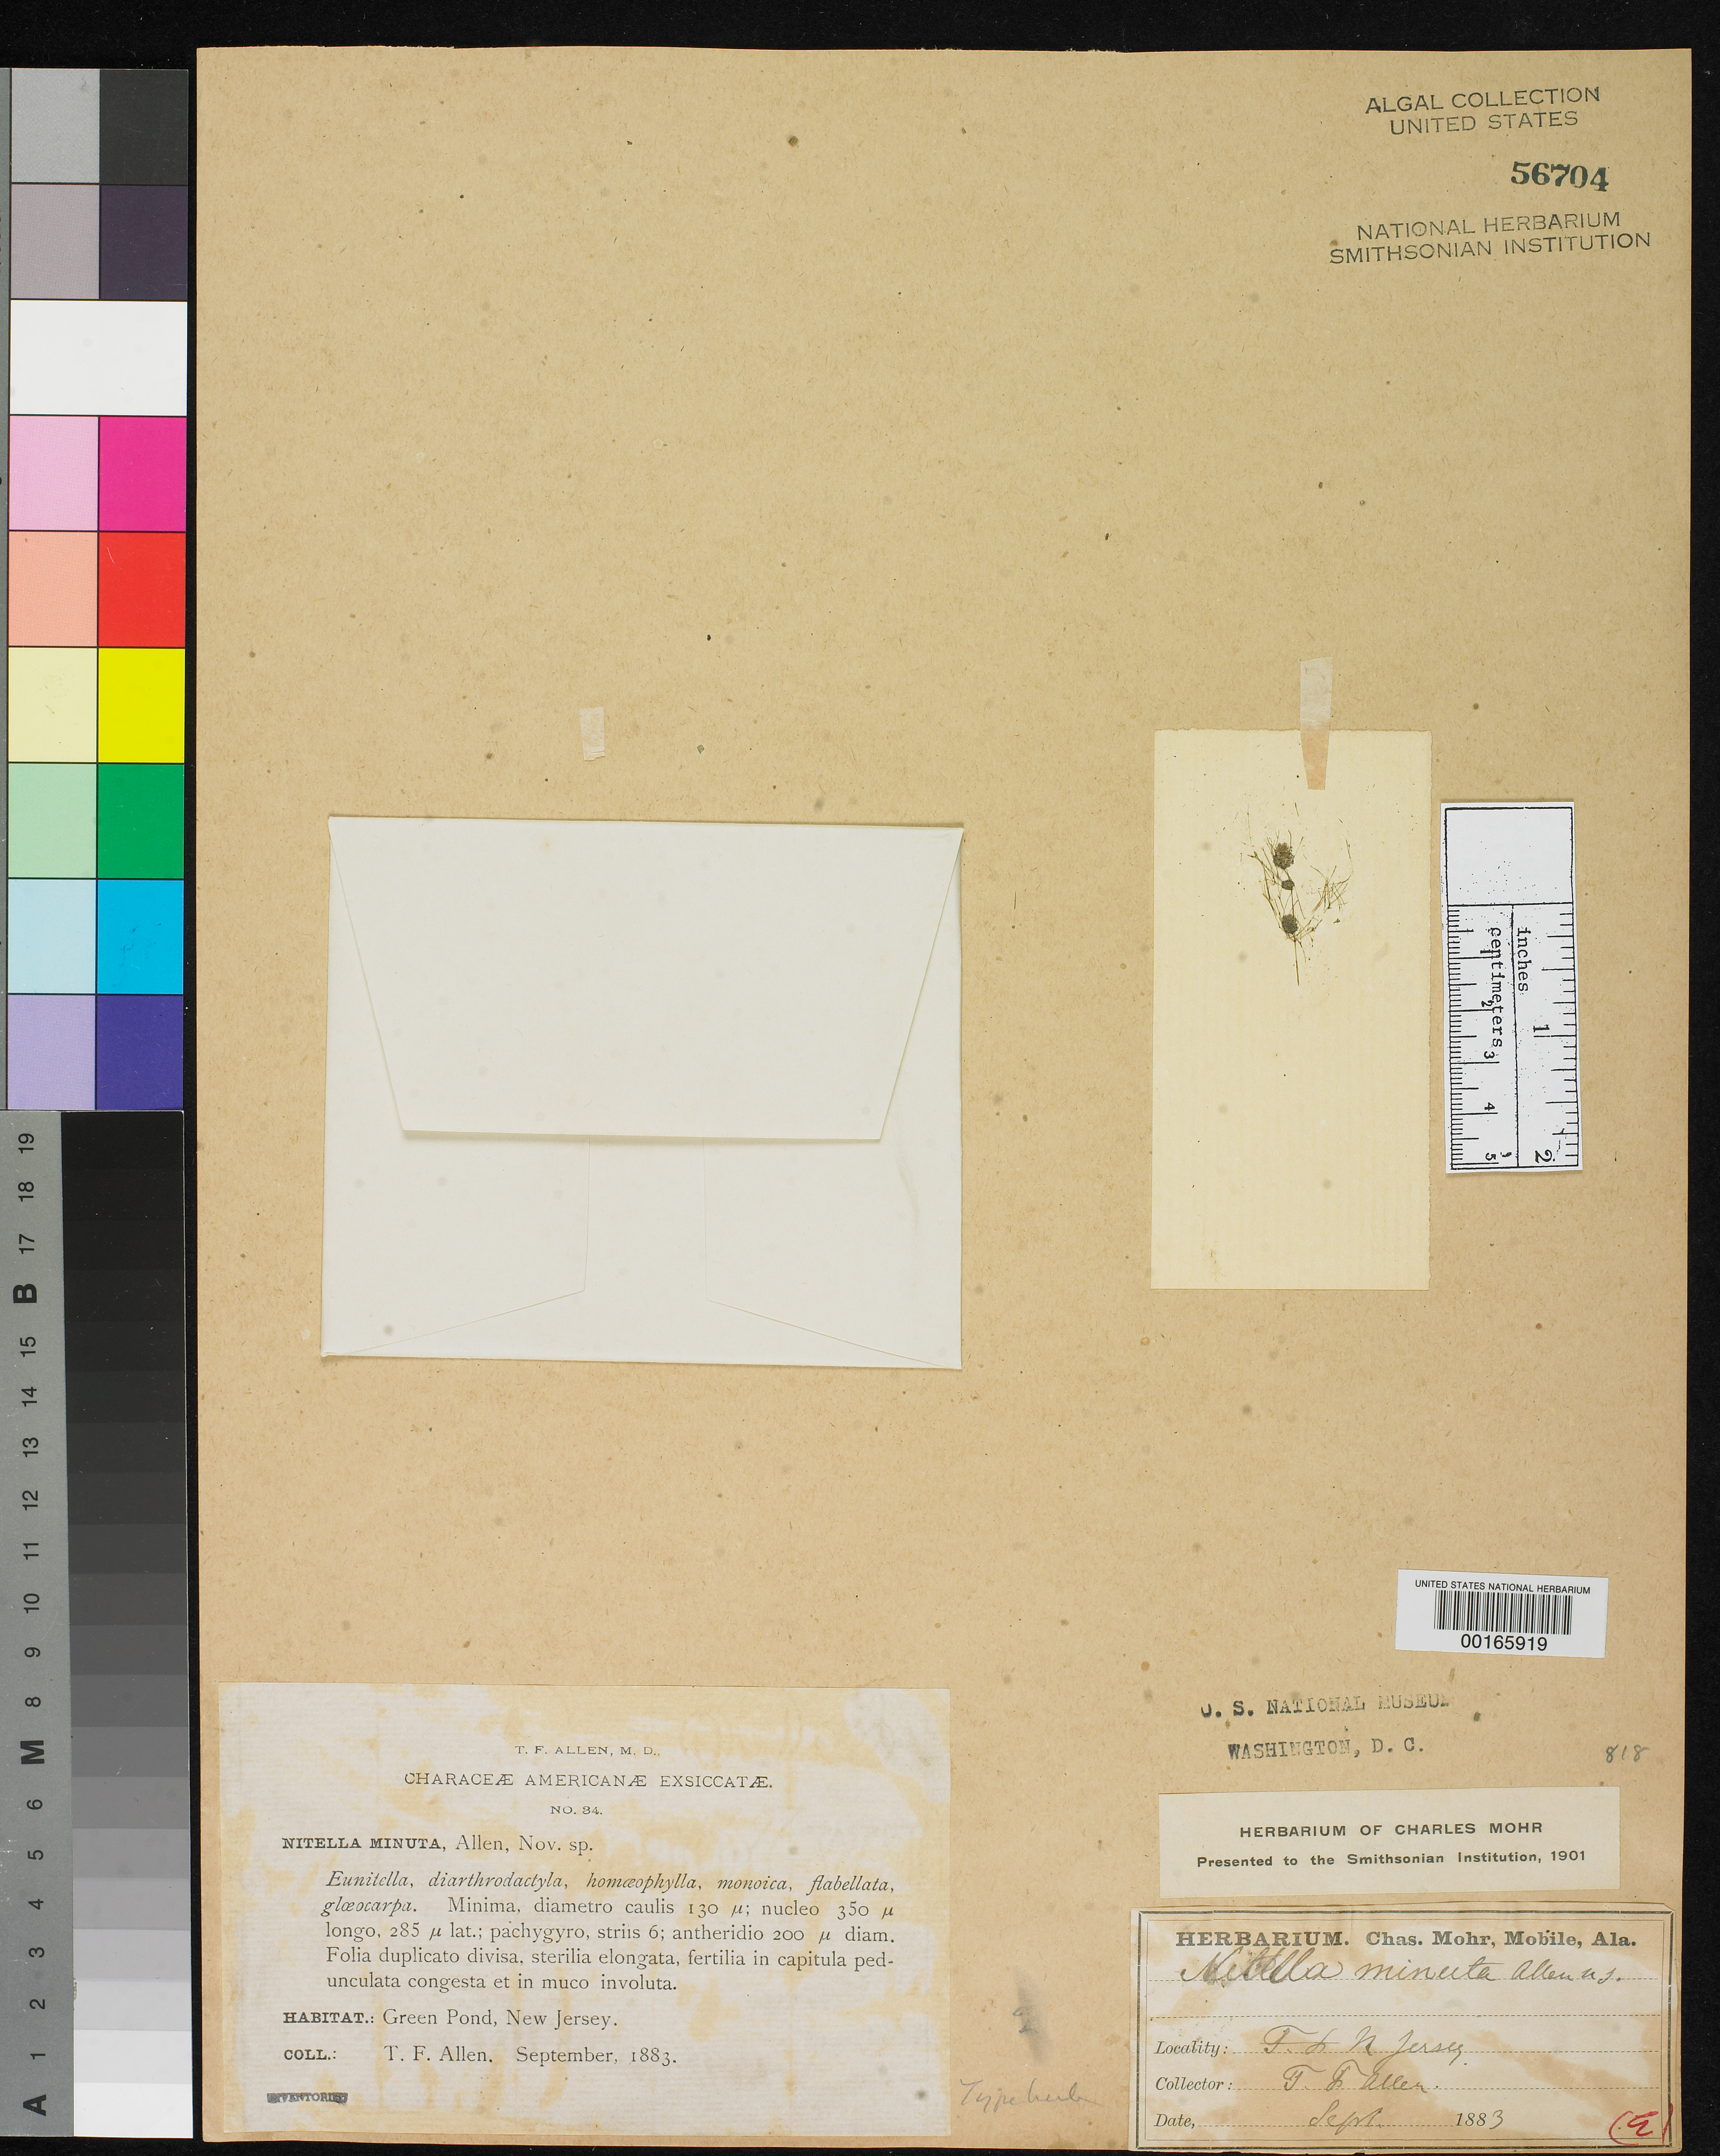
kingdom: Plantae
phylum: Charophyta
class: Charophyceae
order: Charales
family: Characeae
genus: Nitella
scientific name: Nitella minuta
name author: Allen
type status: Isotype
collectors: T. F. Allen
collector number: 34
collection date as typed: Sep 1883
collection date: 1883-09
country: United States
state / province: New Jersey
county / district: Morris County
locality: Green Pond.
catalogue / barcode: US 56704